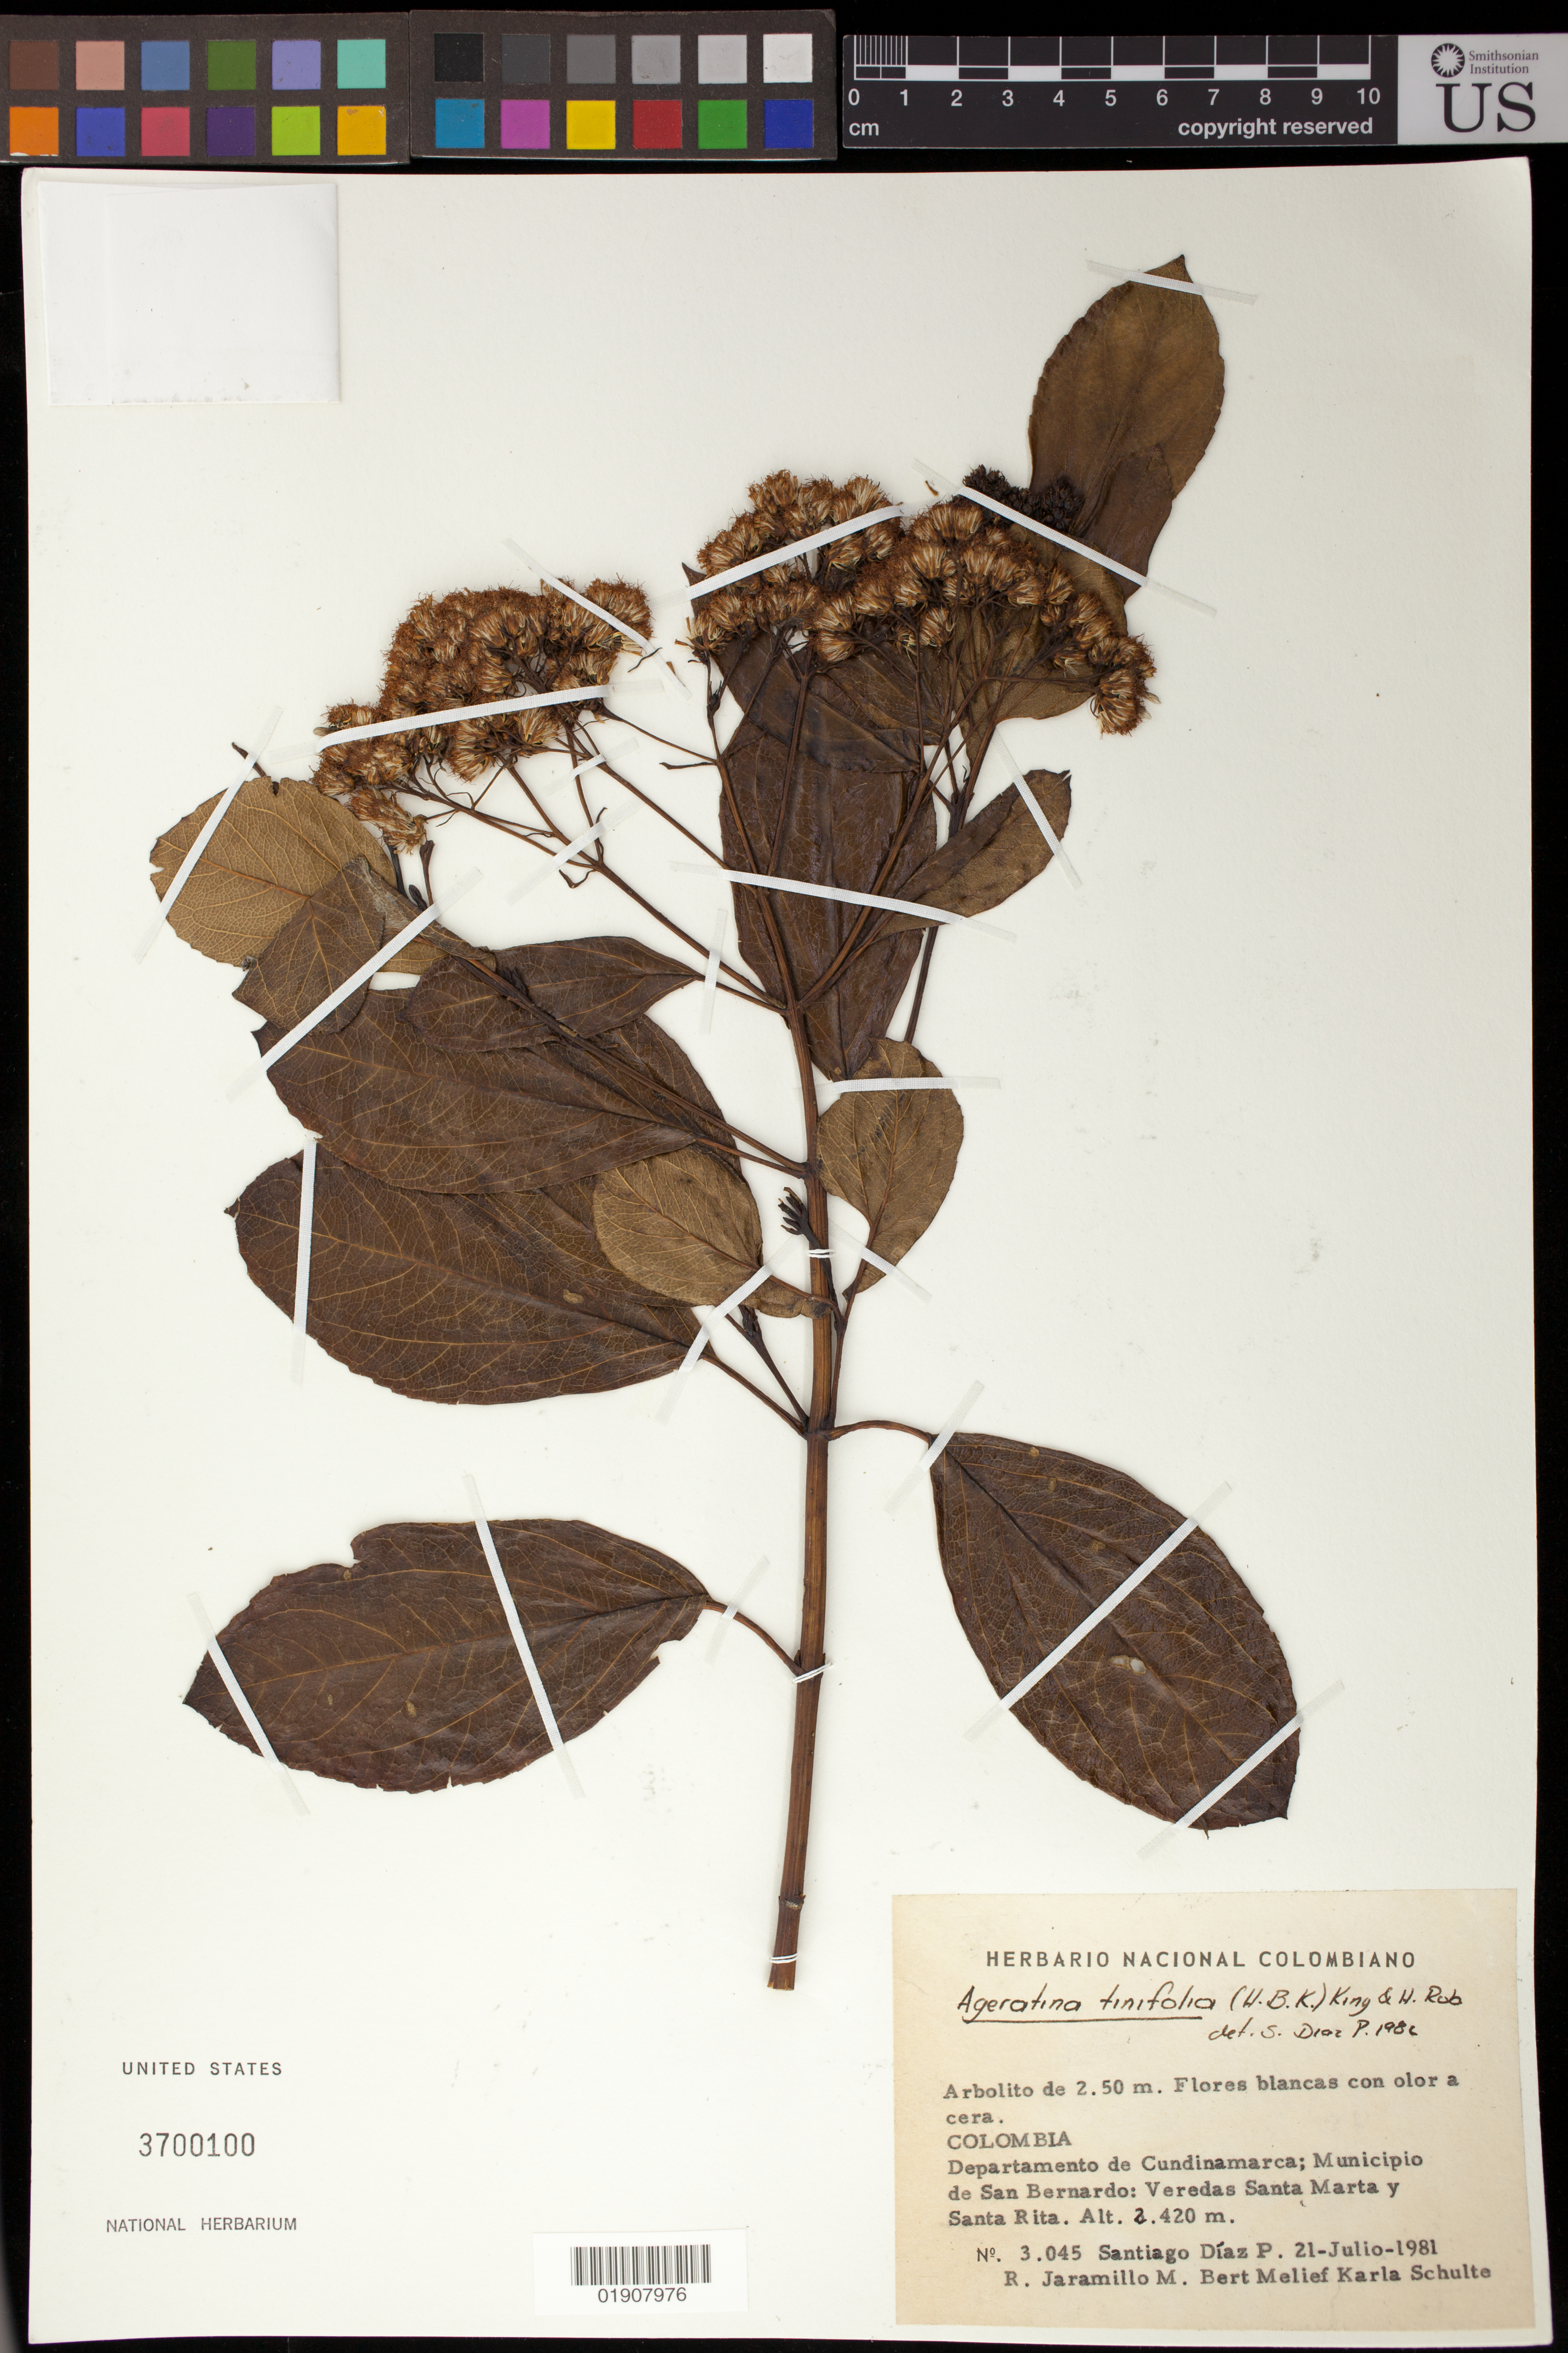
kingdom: Plantae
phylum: Tracheophyta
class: Magnoliopsida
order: Asterales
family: Asteraceae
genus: Ageratina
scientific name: Ageratina tinifolia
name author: (Kunth) R.M. King & H. Rob.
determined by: Díaz Píedrahíta, S.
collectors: S. Díaz Píedrahíta, R. Jaramillo M., B. Melief & K. Schulte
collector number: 3045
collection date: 1981-07-21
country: Colombia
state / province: Cundinamarca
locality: Municipio de San Bernardo, Vereda Santa Marta y Santa Rita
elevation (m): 2420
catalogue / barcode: US 3700100